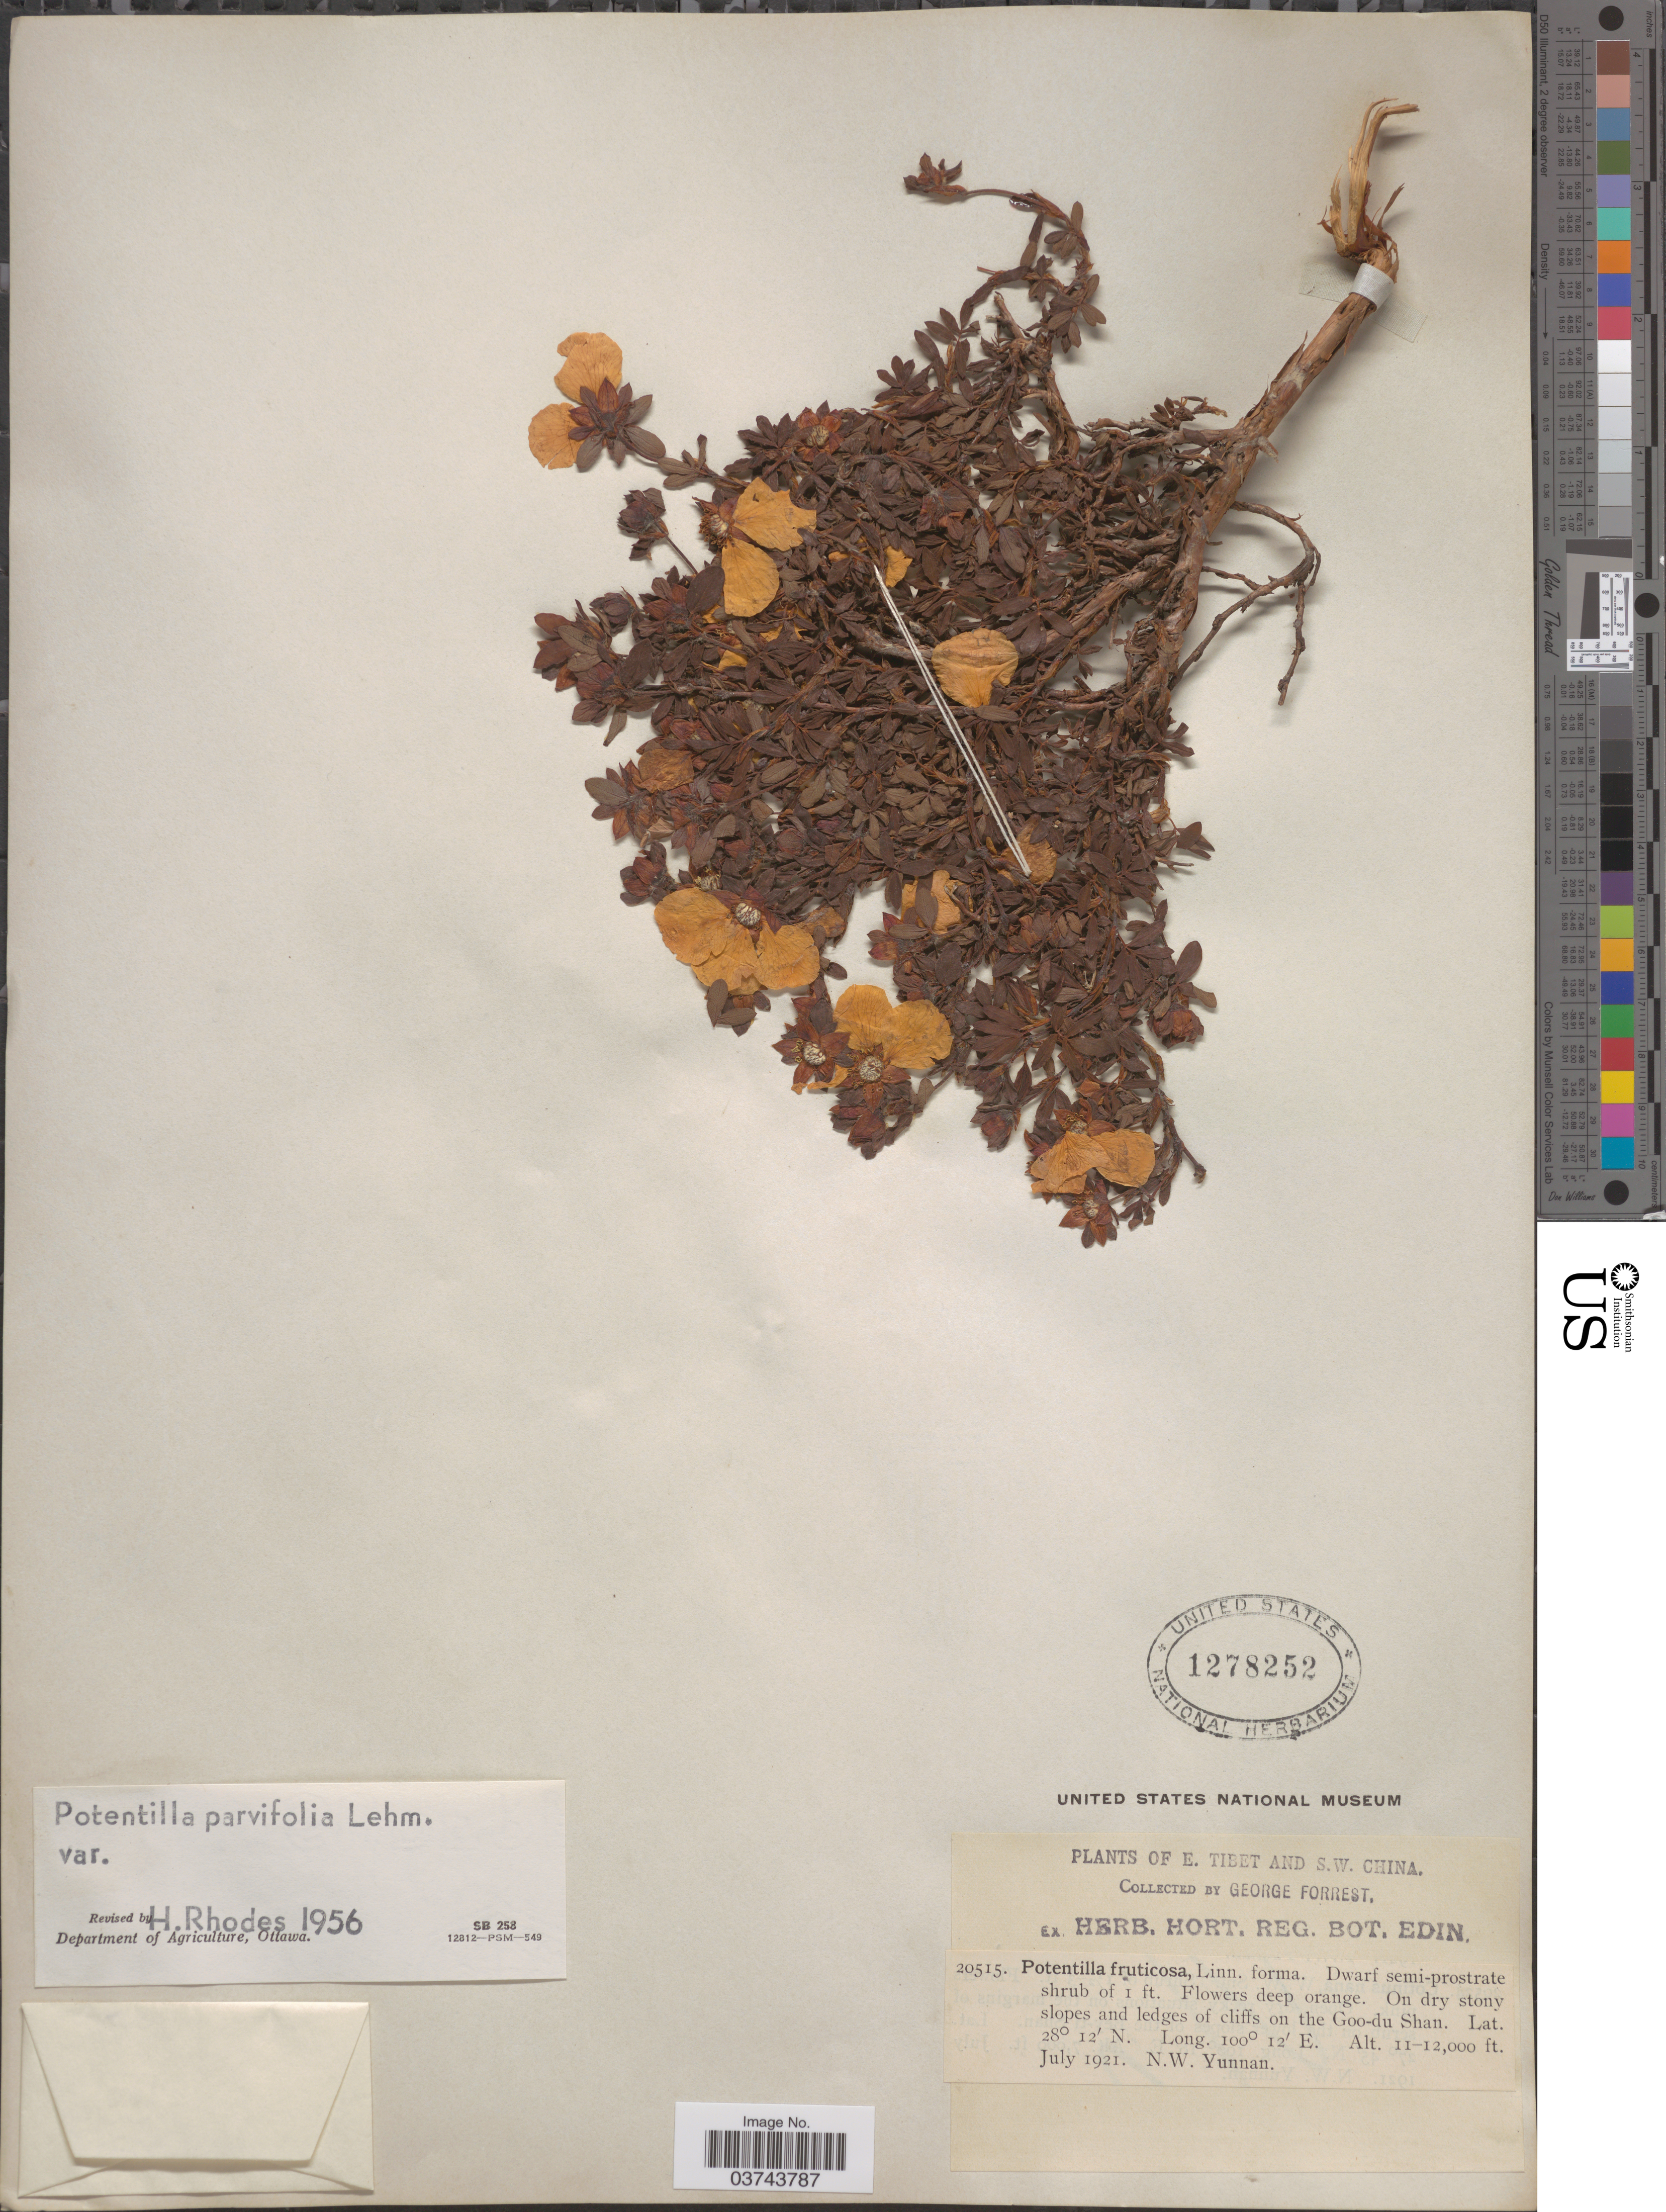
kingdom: Plantae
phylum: Tracheophyta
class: Magnoliopsida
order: Rosales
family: Rosaceae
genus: Dasiphora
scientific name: Dasiphora parvifolia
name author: (Fisch. ex Lehm.) Juz.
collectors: G. Forrest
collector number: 20515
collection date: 1921-07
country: China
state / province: Yunnan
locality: E. Tibet and S.W. China. On the Goo-du Shan. N.W. Yunnan.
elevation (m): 3353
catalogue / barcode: US 1278252